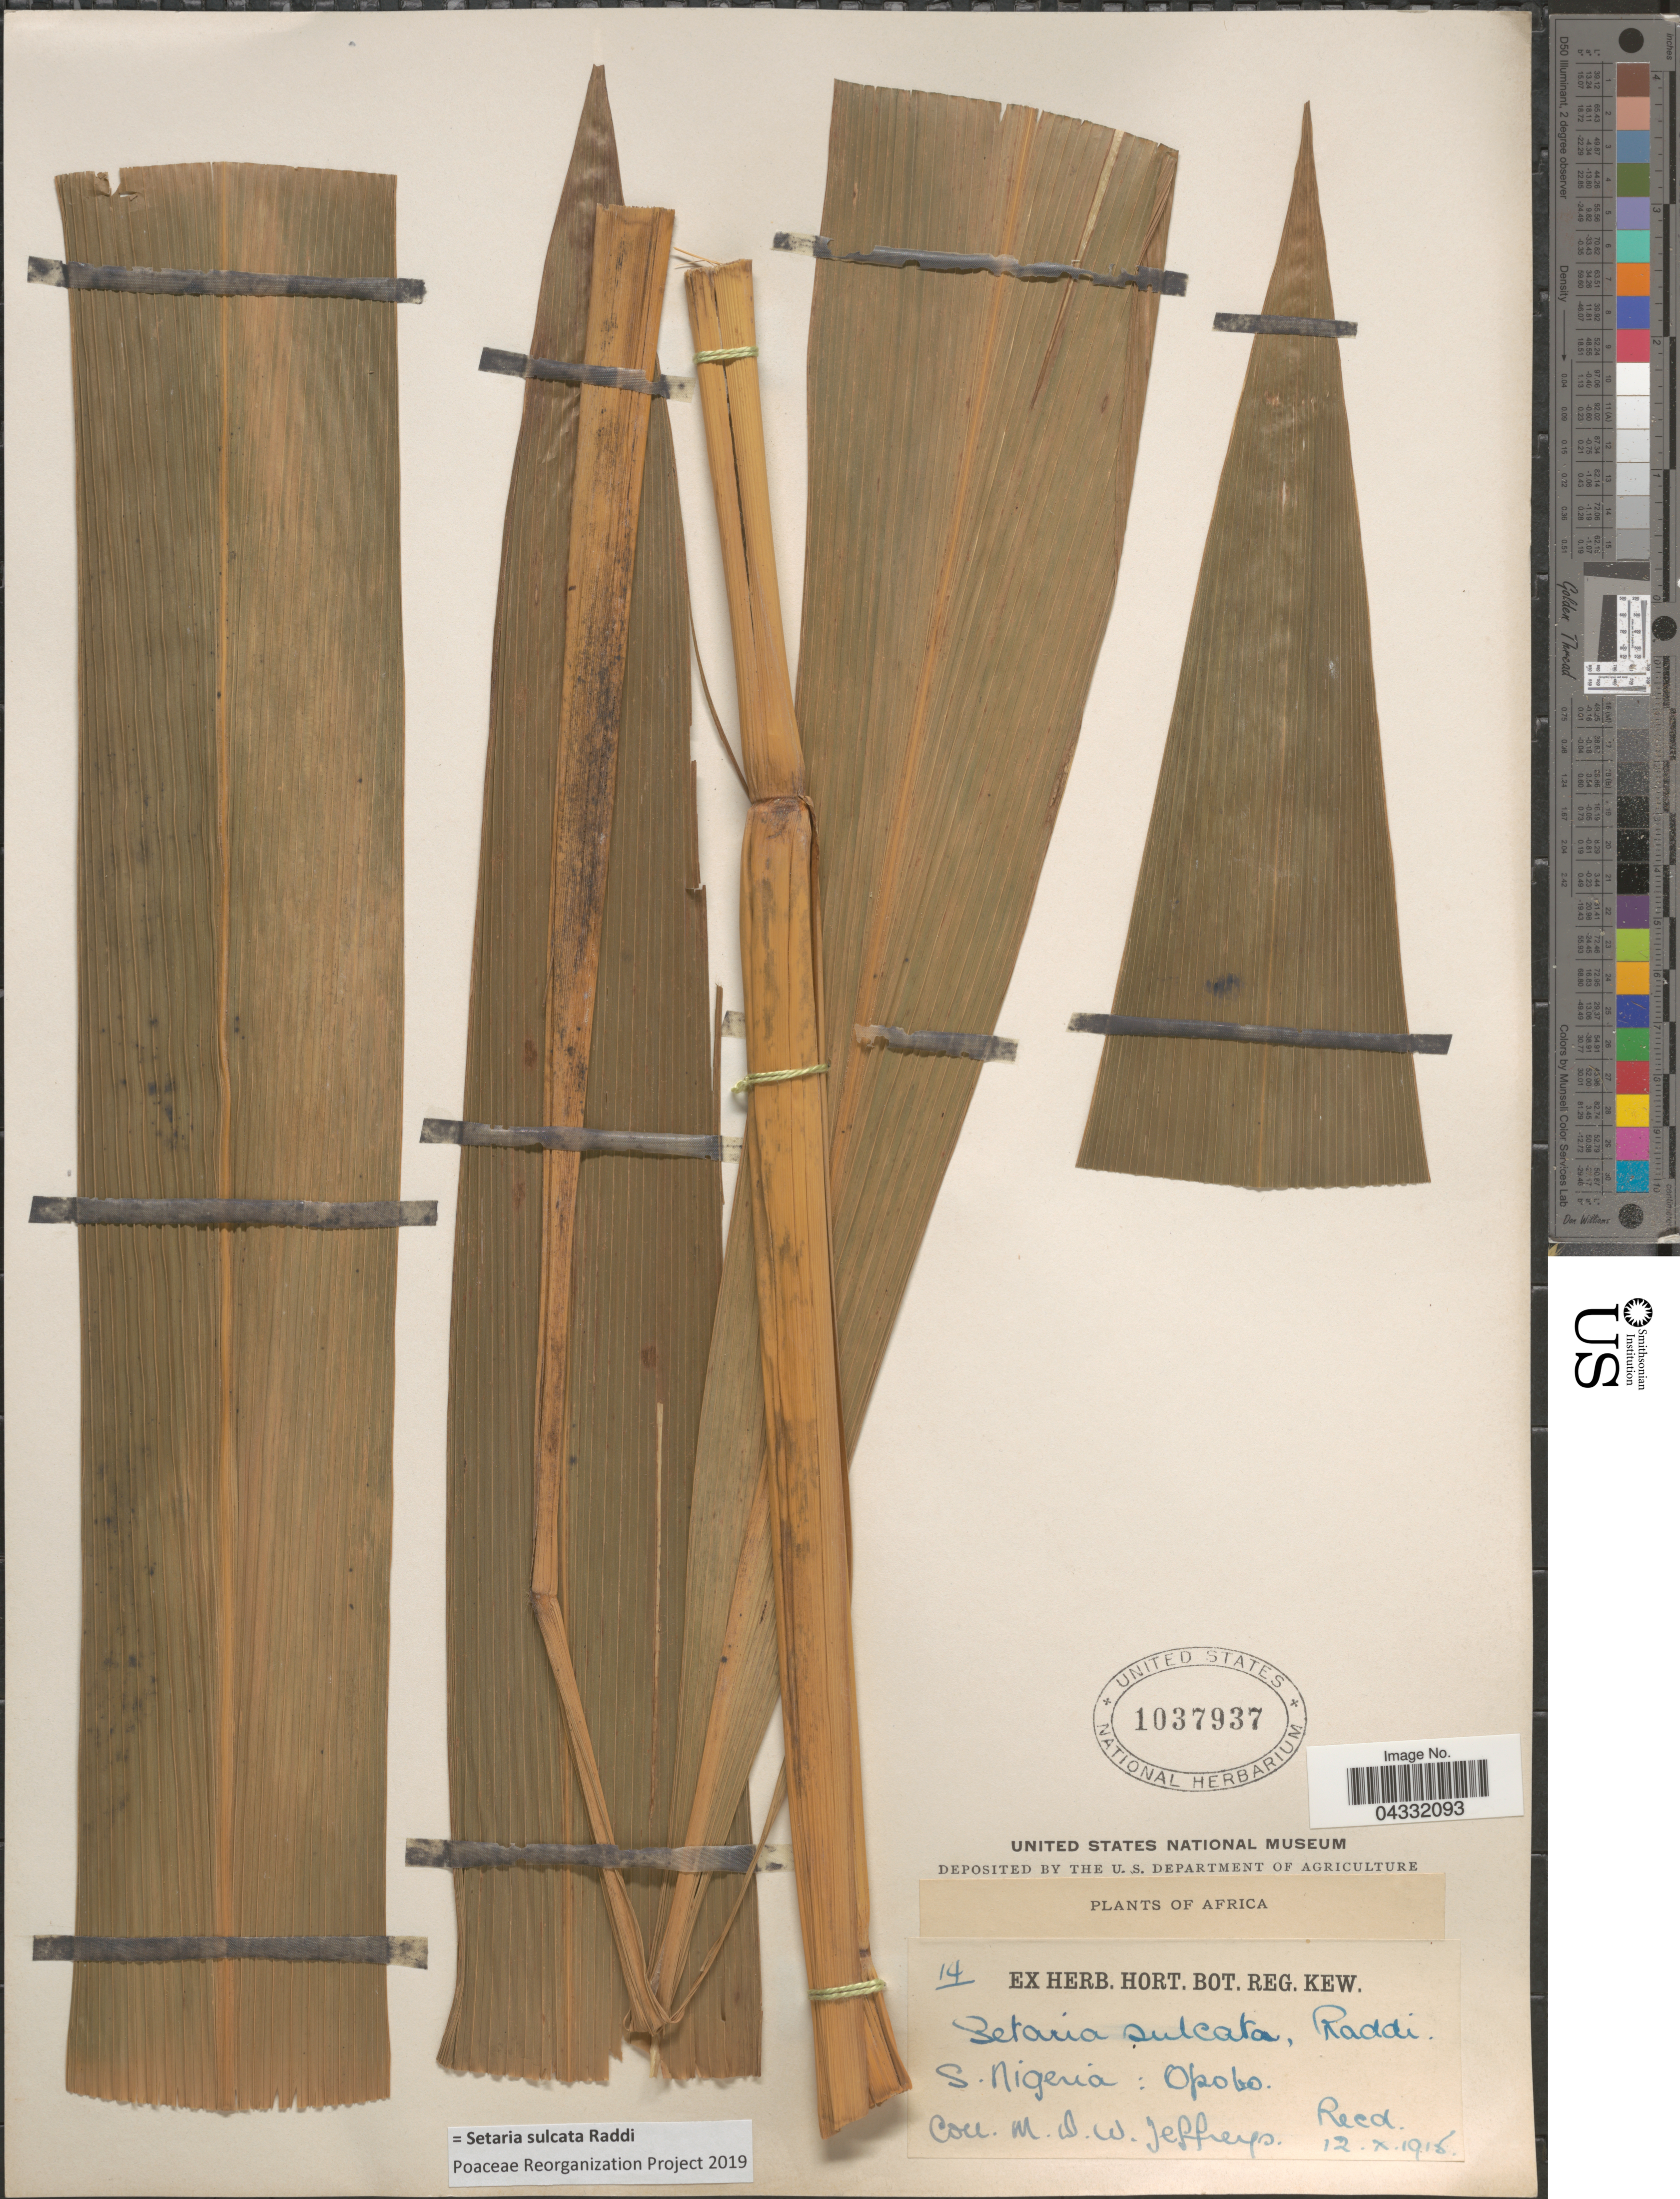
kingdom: Plantae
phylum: Tracheophyta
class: Liliopsida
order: Poales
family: Poaceae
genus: Setaria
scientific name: Setaria sulcata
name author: Raddi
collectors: M. Jeffreys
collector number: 14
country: Nigeria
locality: S. Nigeria: Opobo.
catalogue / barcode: US 1037937